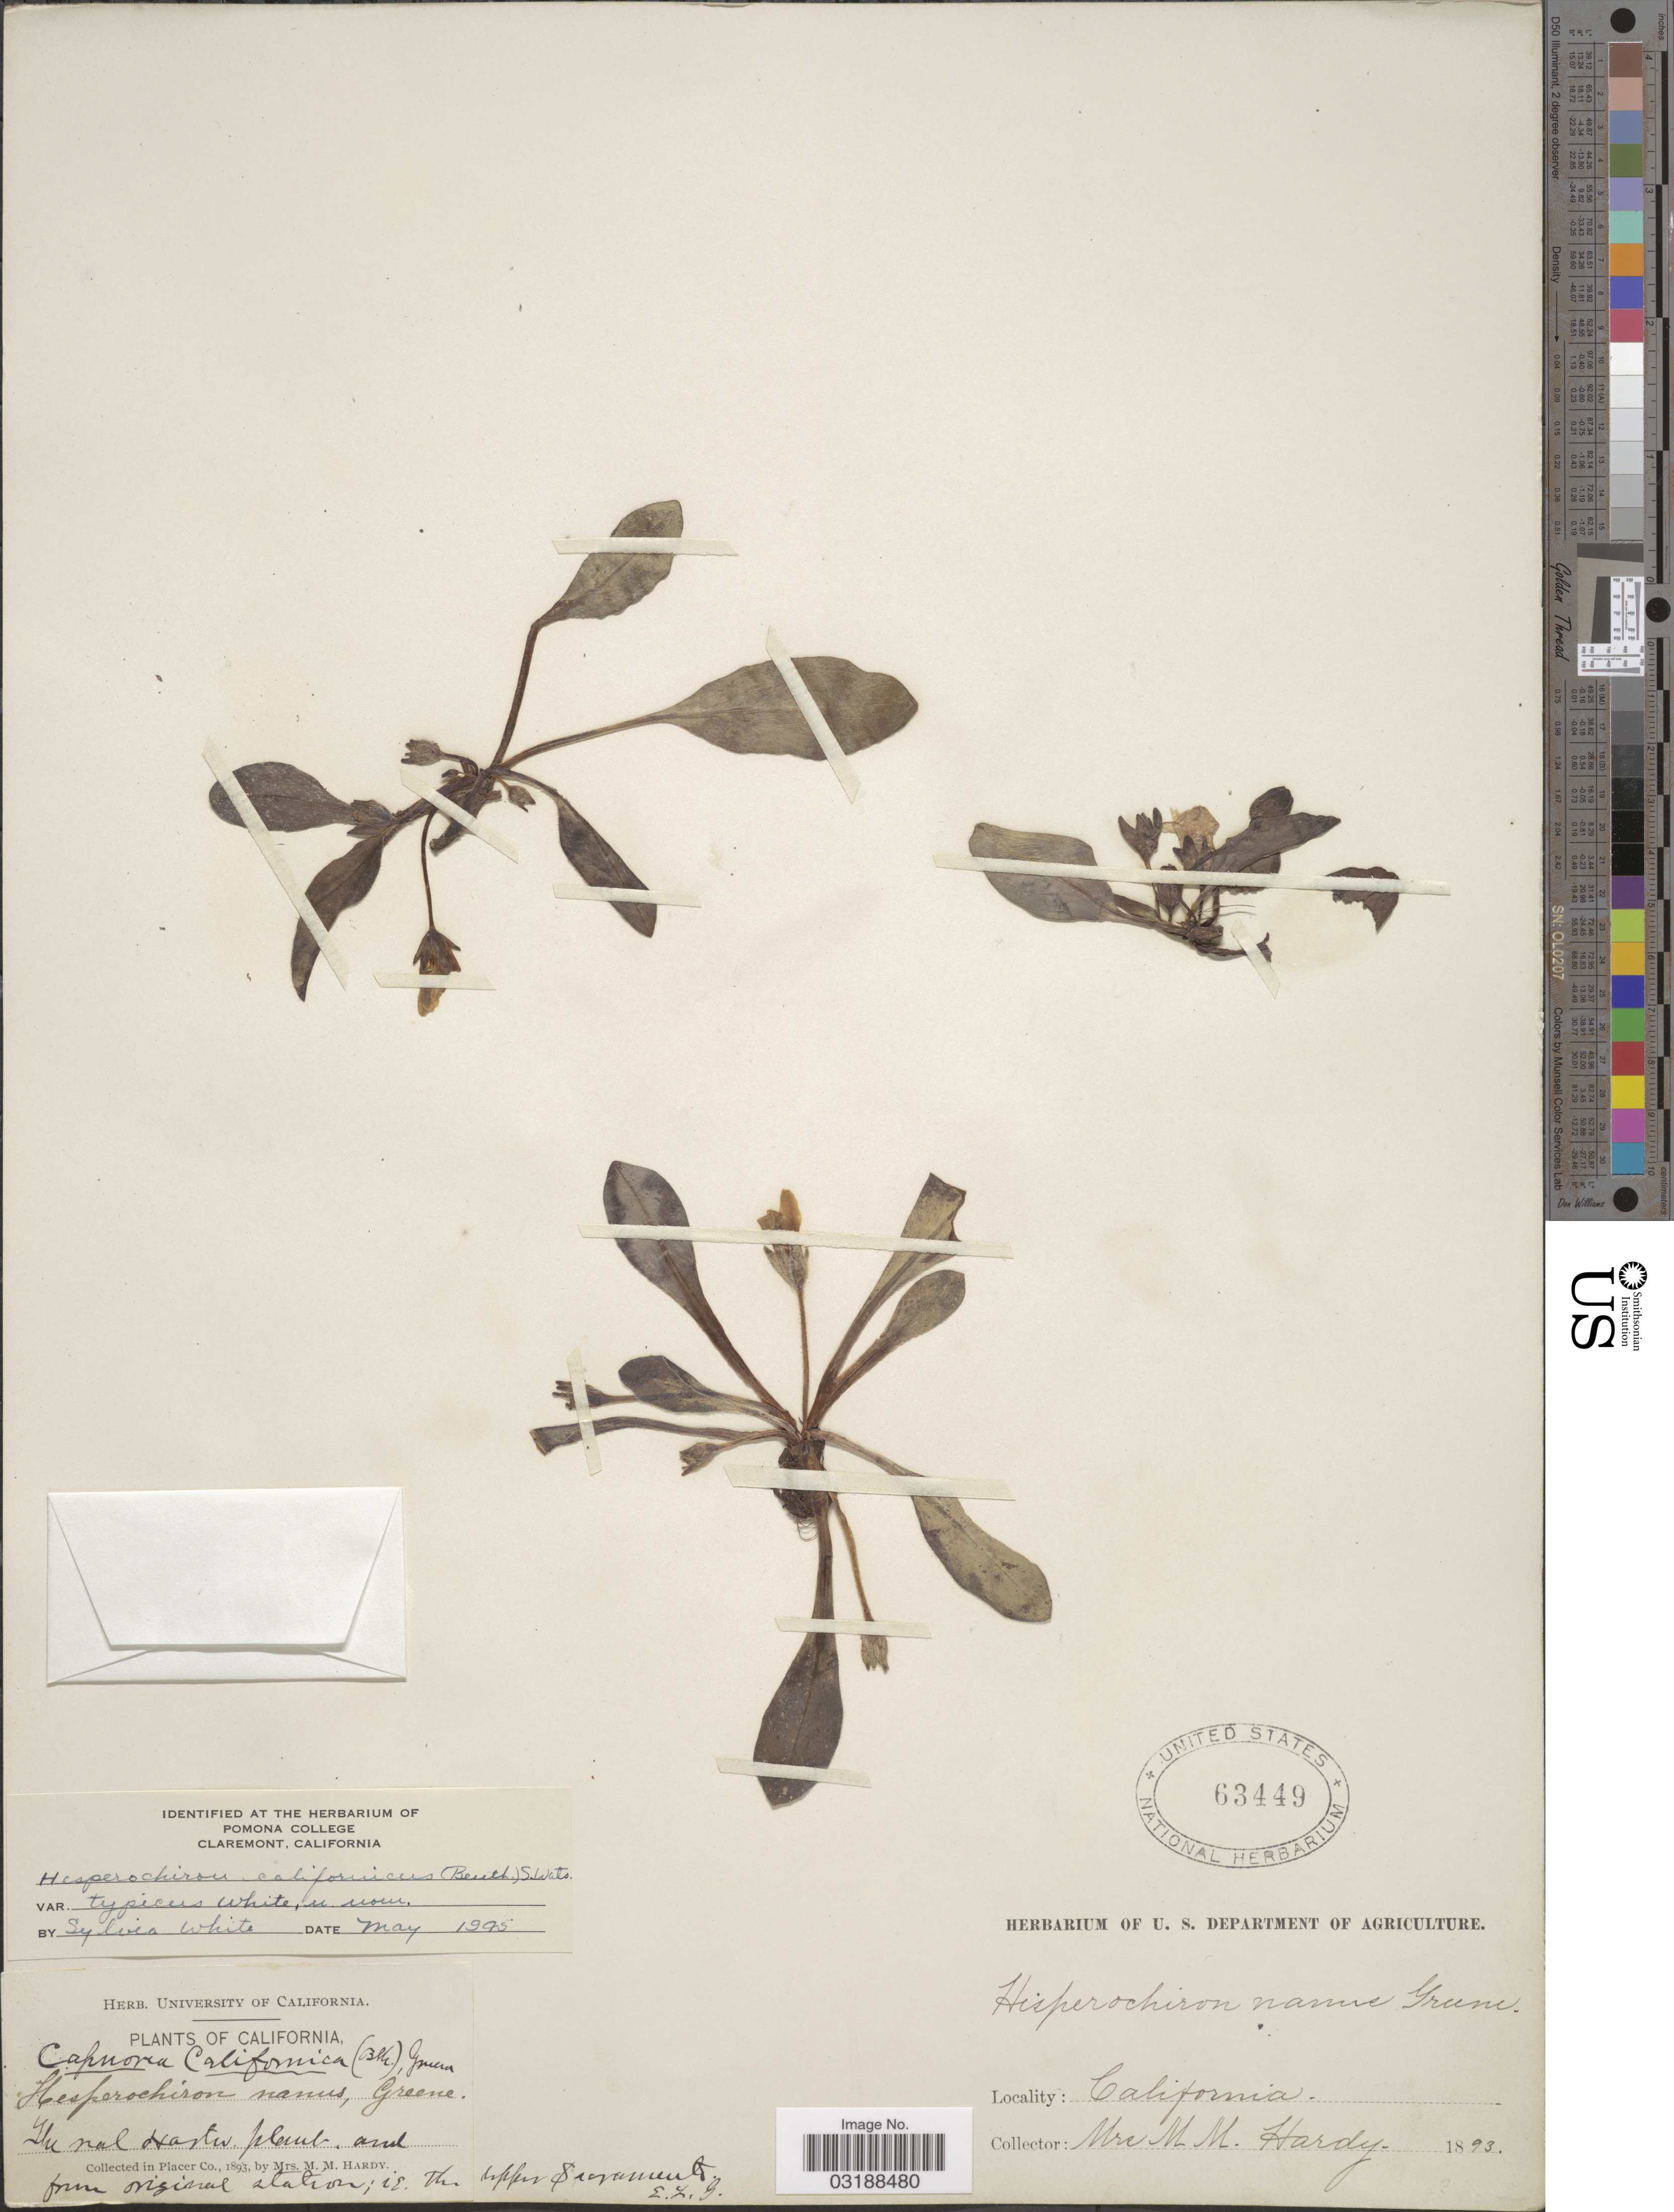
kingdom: Plantae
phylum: Tracheophyta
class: Magnoliopsida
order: Boraginales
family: Hydrophyllaceae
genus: Hesperochiron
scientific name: Hesperochiron californicus var. typicus White ined.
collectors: Mrs. M. M. Hardy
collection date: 1893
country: United States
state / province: California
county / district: Placer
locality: Placer Co.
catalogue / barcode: US 63449